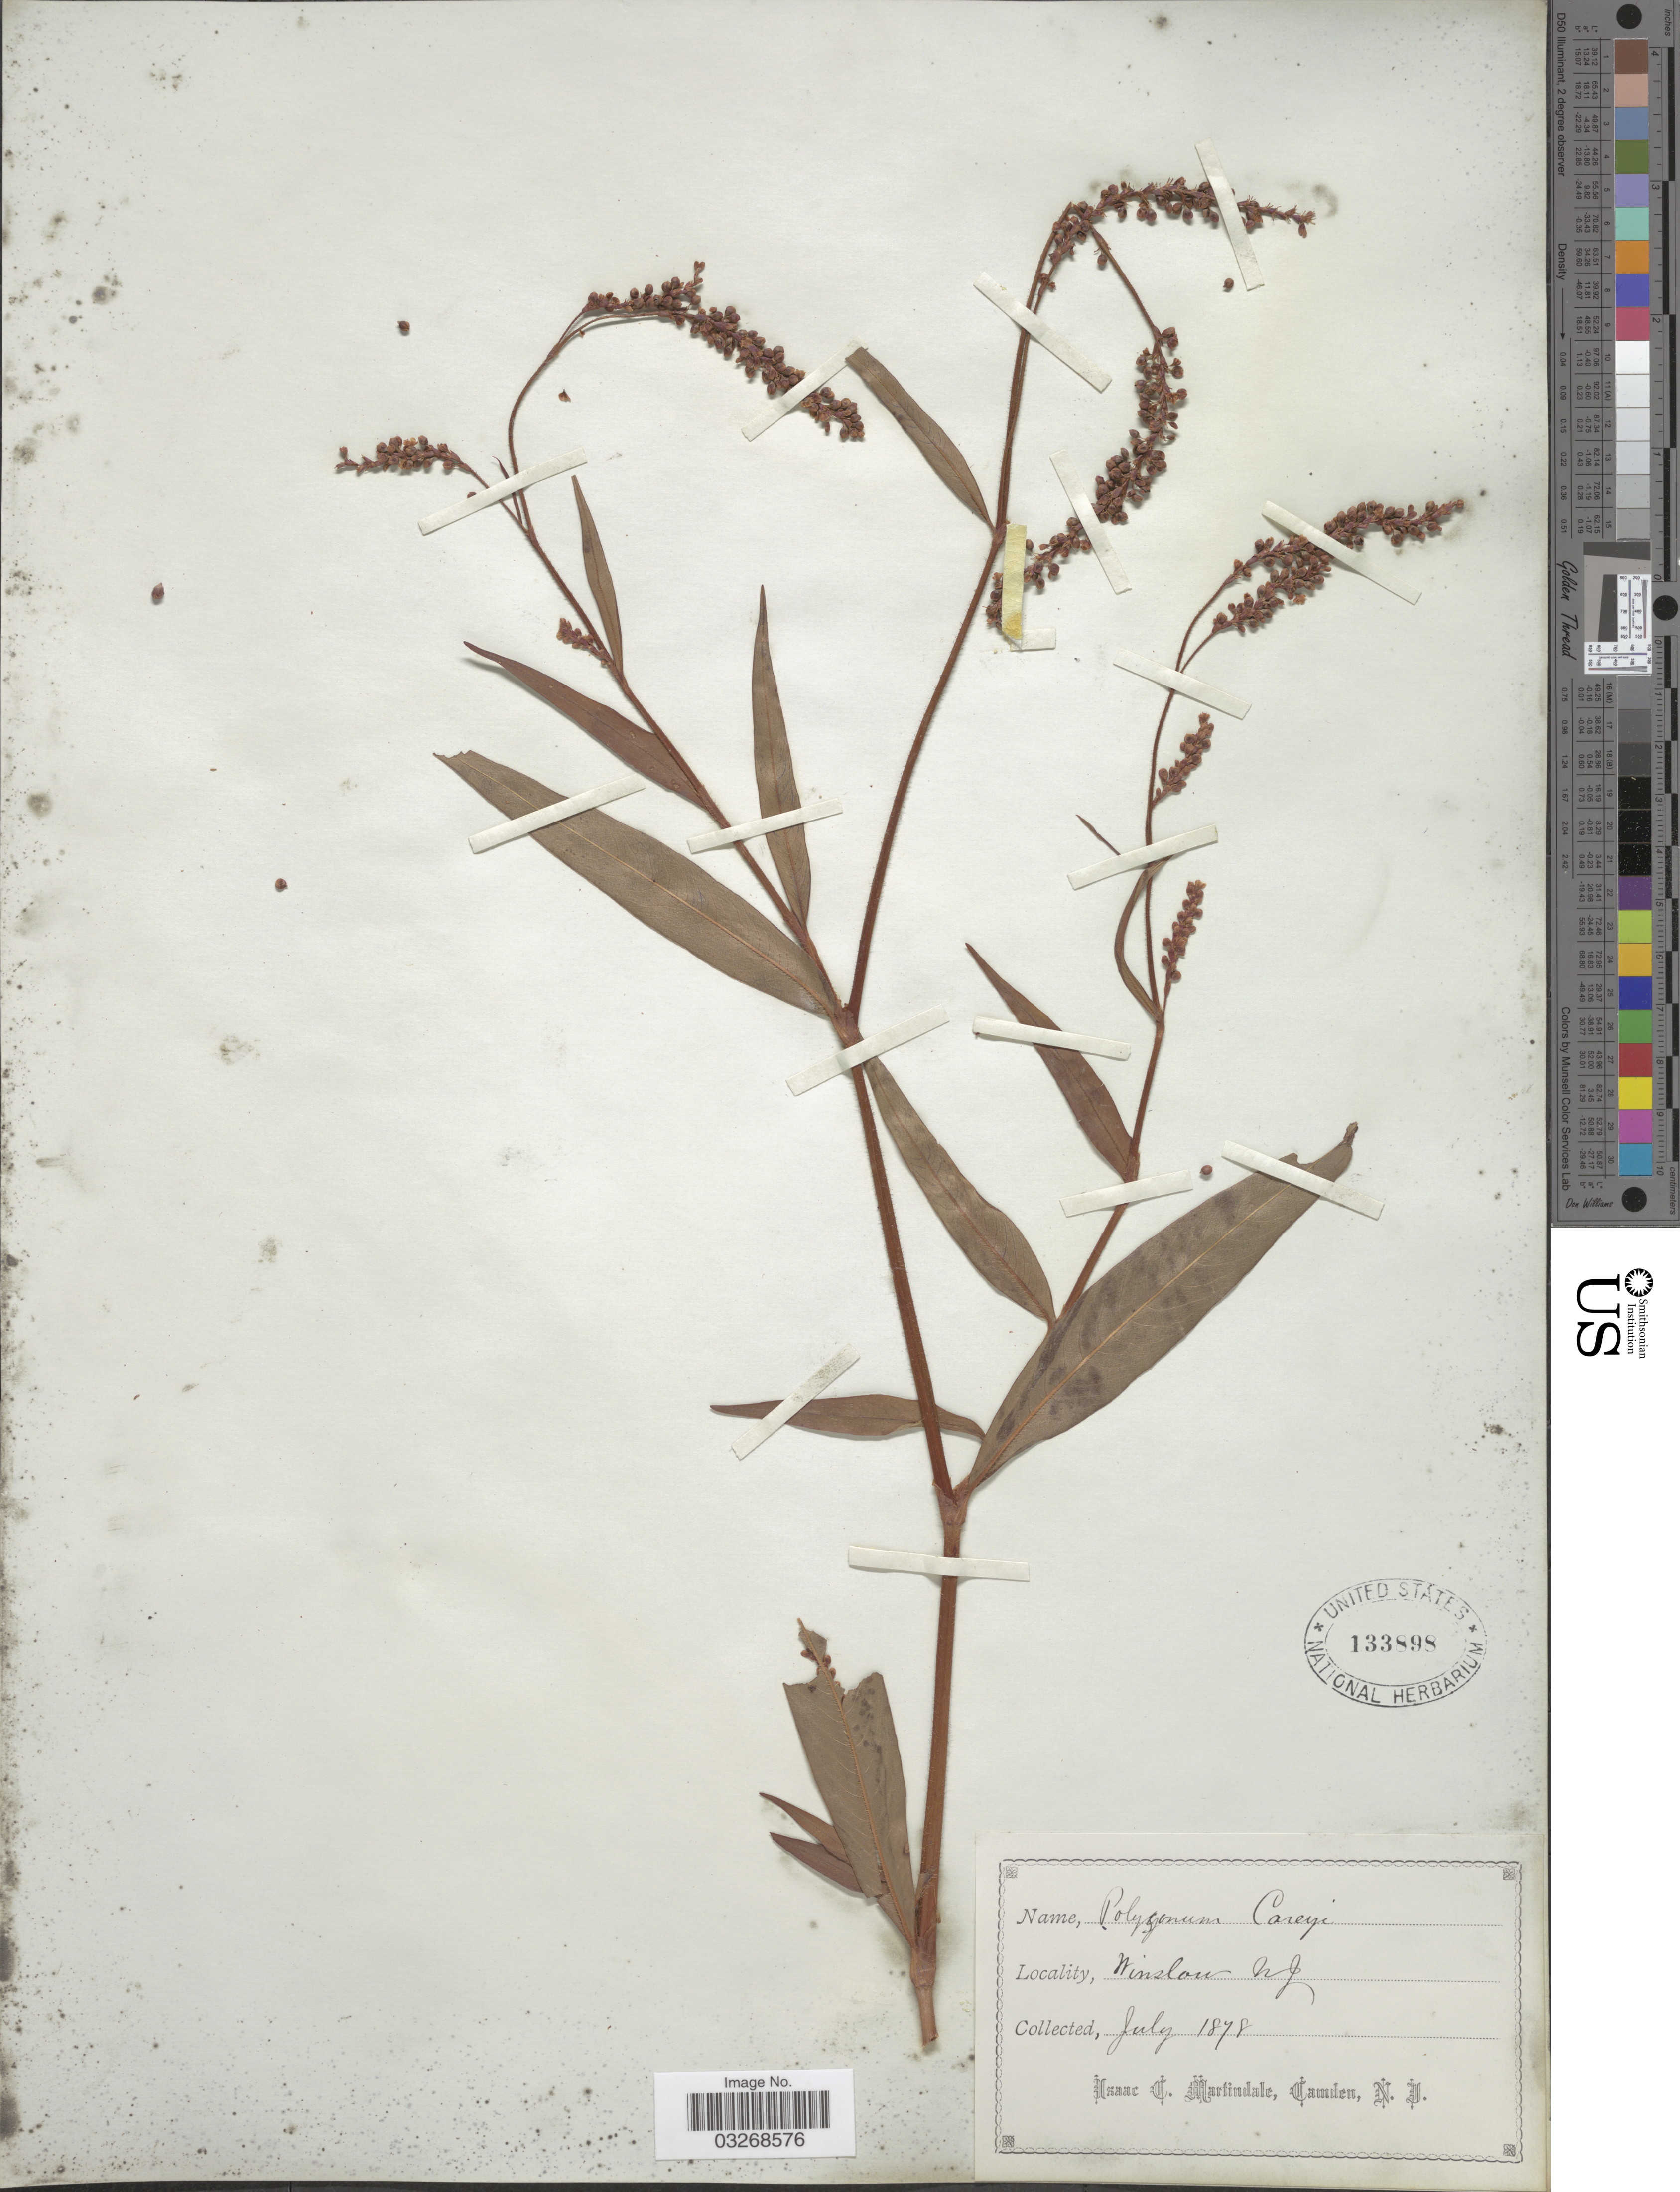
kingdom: Plantae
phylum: Tracheophyta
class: Magnoliopsida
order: Caryophyllales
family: Polygonaceae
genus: Persicaria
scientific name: Persicaria careyi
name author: (Olney) Greene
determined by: Atha, D. E.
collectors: I. C. Martindale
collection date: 1878-07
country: United States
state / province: New Jersey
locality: Winslow.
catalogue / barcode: US 133898